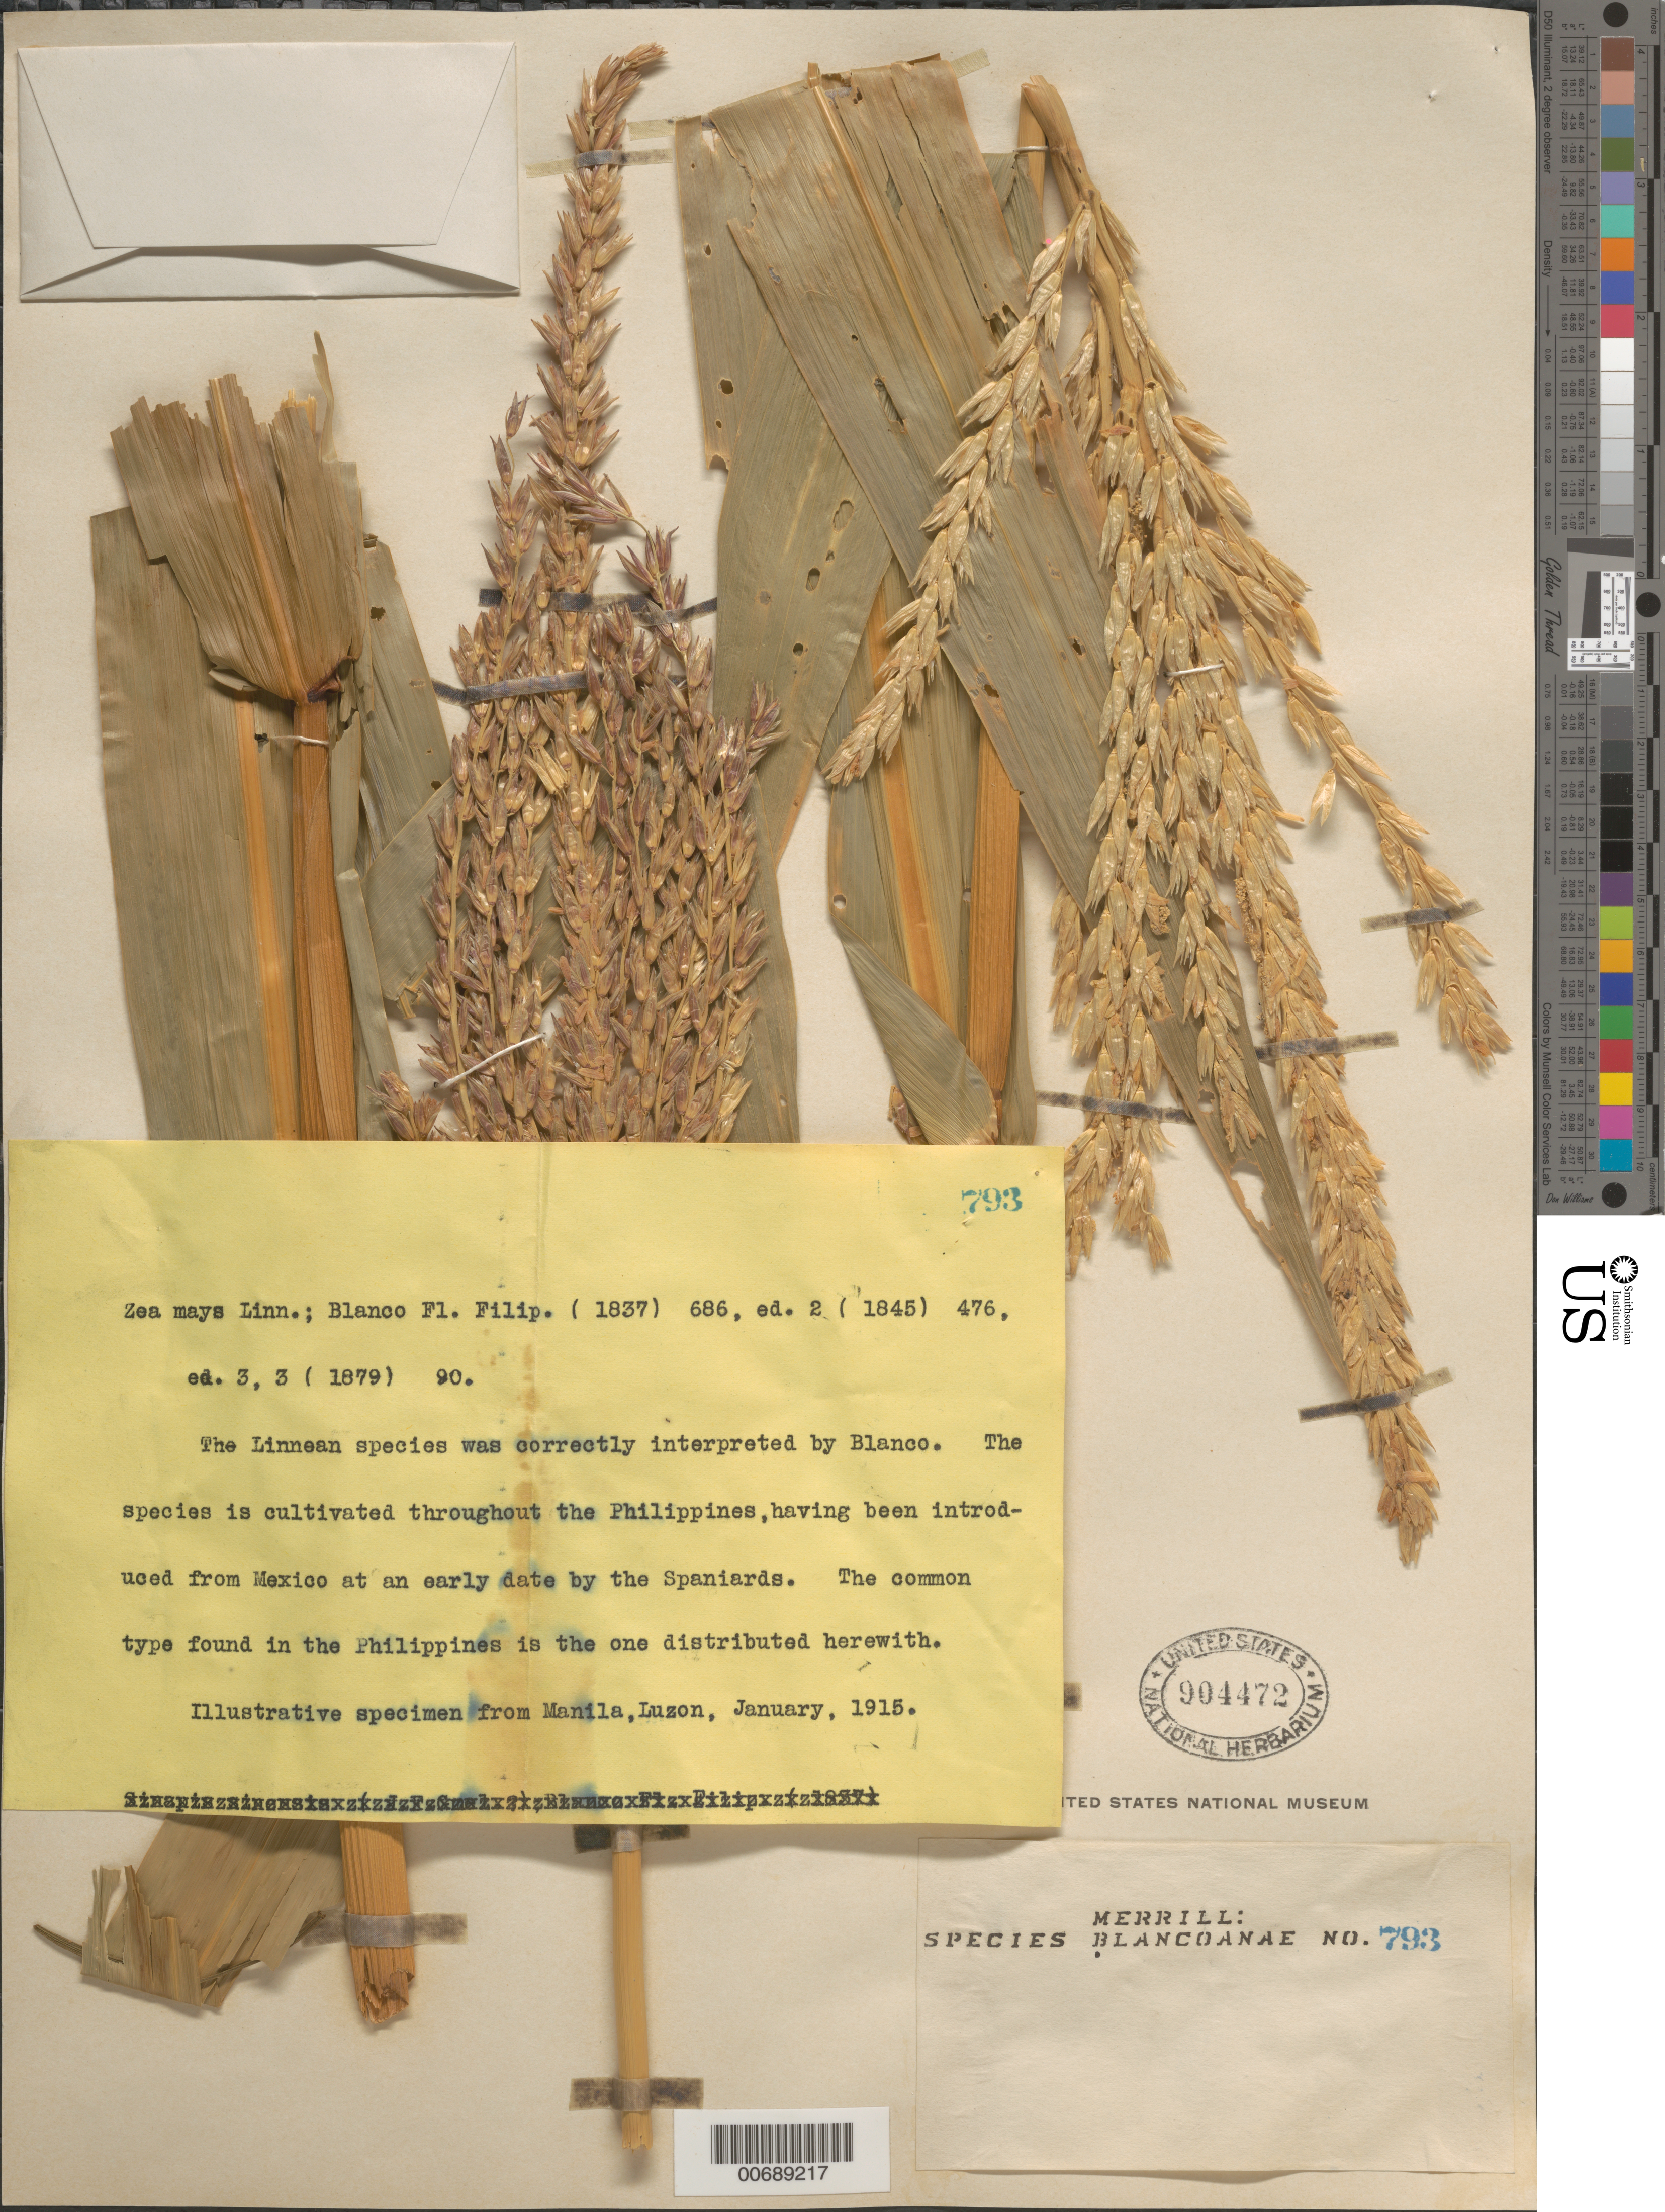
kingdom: Plantae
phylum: Tracheophyta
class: Liliopsida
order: Poales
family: Poaceae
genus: Zea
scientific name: Zea mays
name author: L.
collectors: E. D. Merrill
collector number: Sp. Blancoan. 0793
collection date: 1915-01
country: Philippines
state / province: National Capital Region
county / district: Manila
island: Luzon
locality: Manila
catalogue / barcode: US 904472